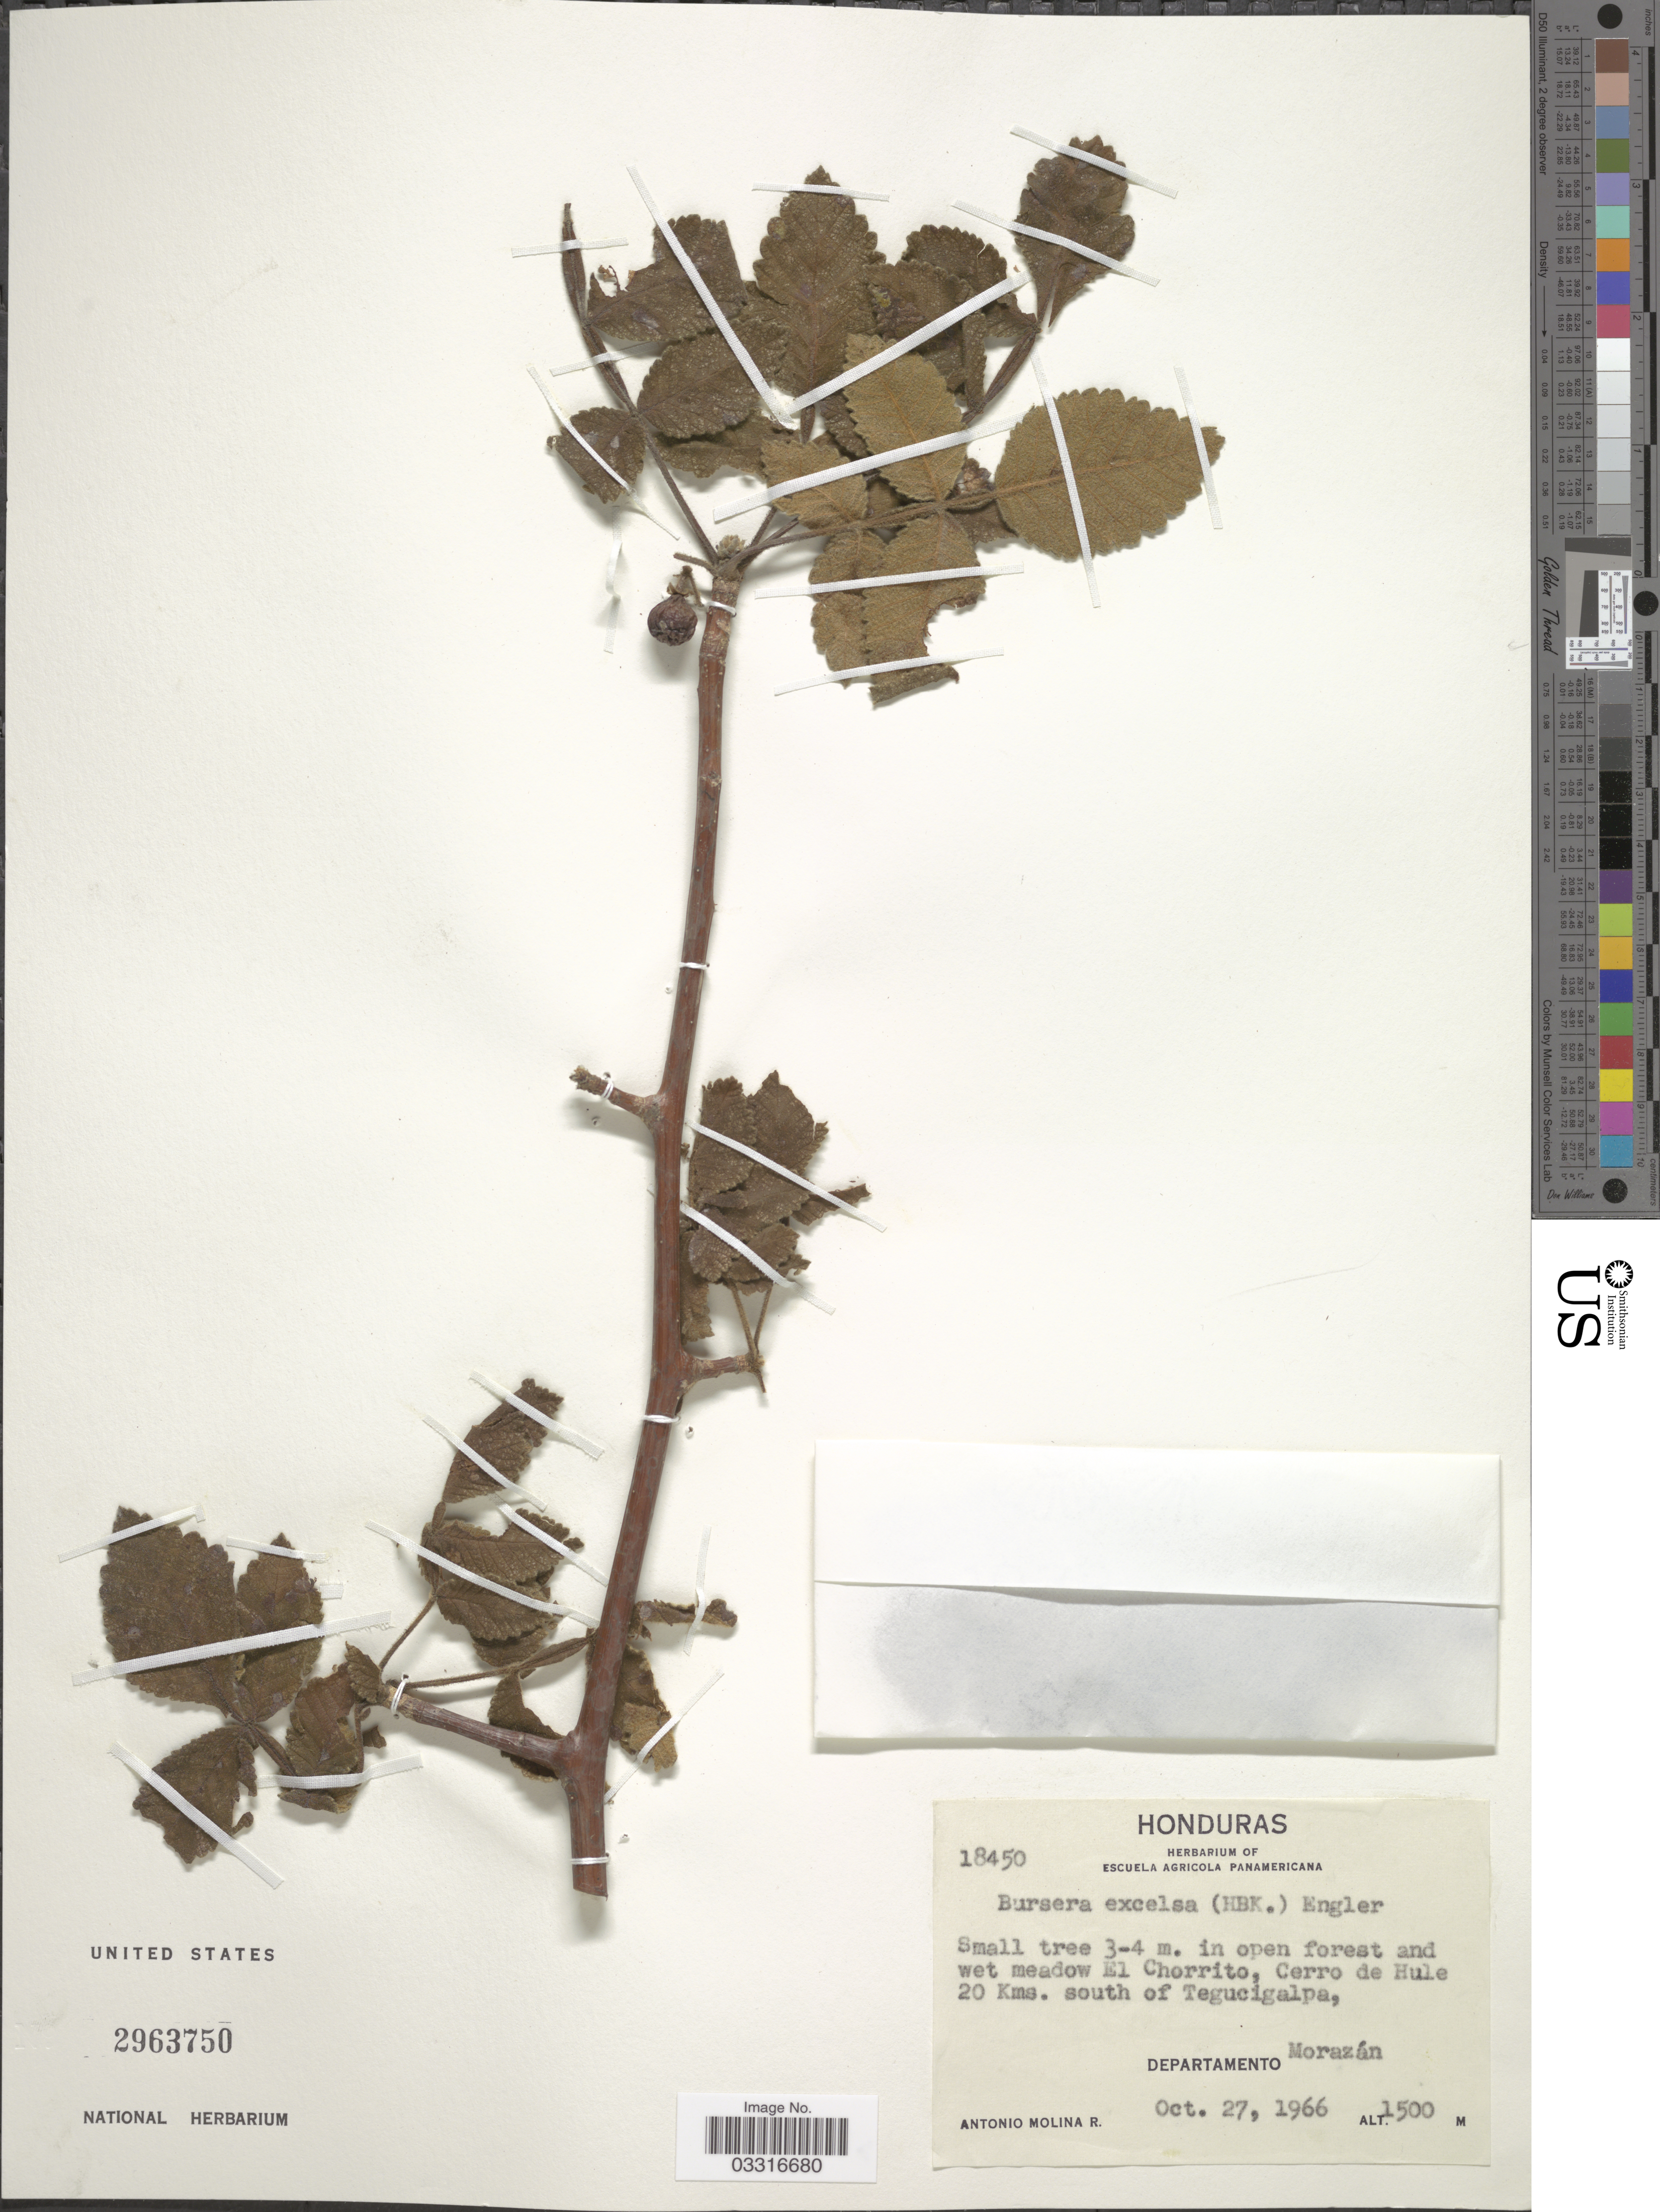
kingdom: Plantae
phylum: Tracheophyta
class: Magnoliopsida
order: Sapindales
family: Burseraceae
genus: Bursera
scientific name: Bursera excelsa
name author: (Kunth) Engl.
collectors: A. Molina R.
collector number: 18450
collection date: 1966-10-27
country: Honduras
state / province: Fco. Morazán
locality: In open forest and wet meadow El Chorrito, Cerro de Hule 20 Kms. south of Tegucigalpa, Departamento Morazán.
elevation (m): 1500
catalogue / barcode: US 2963750